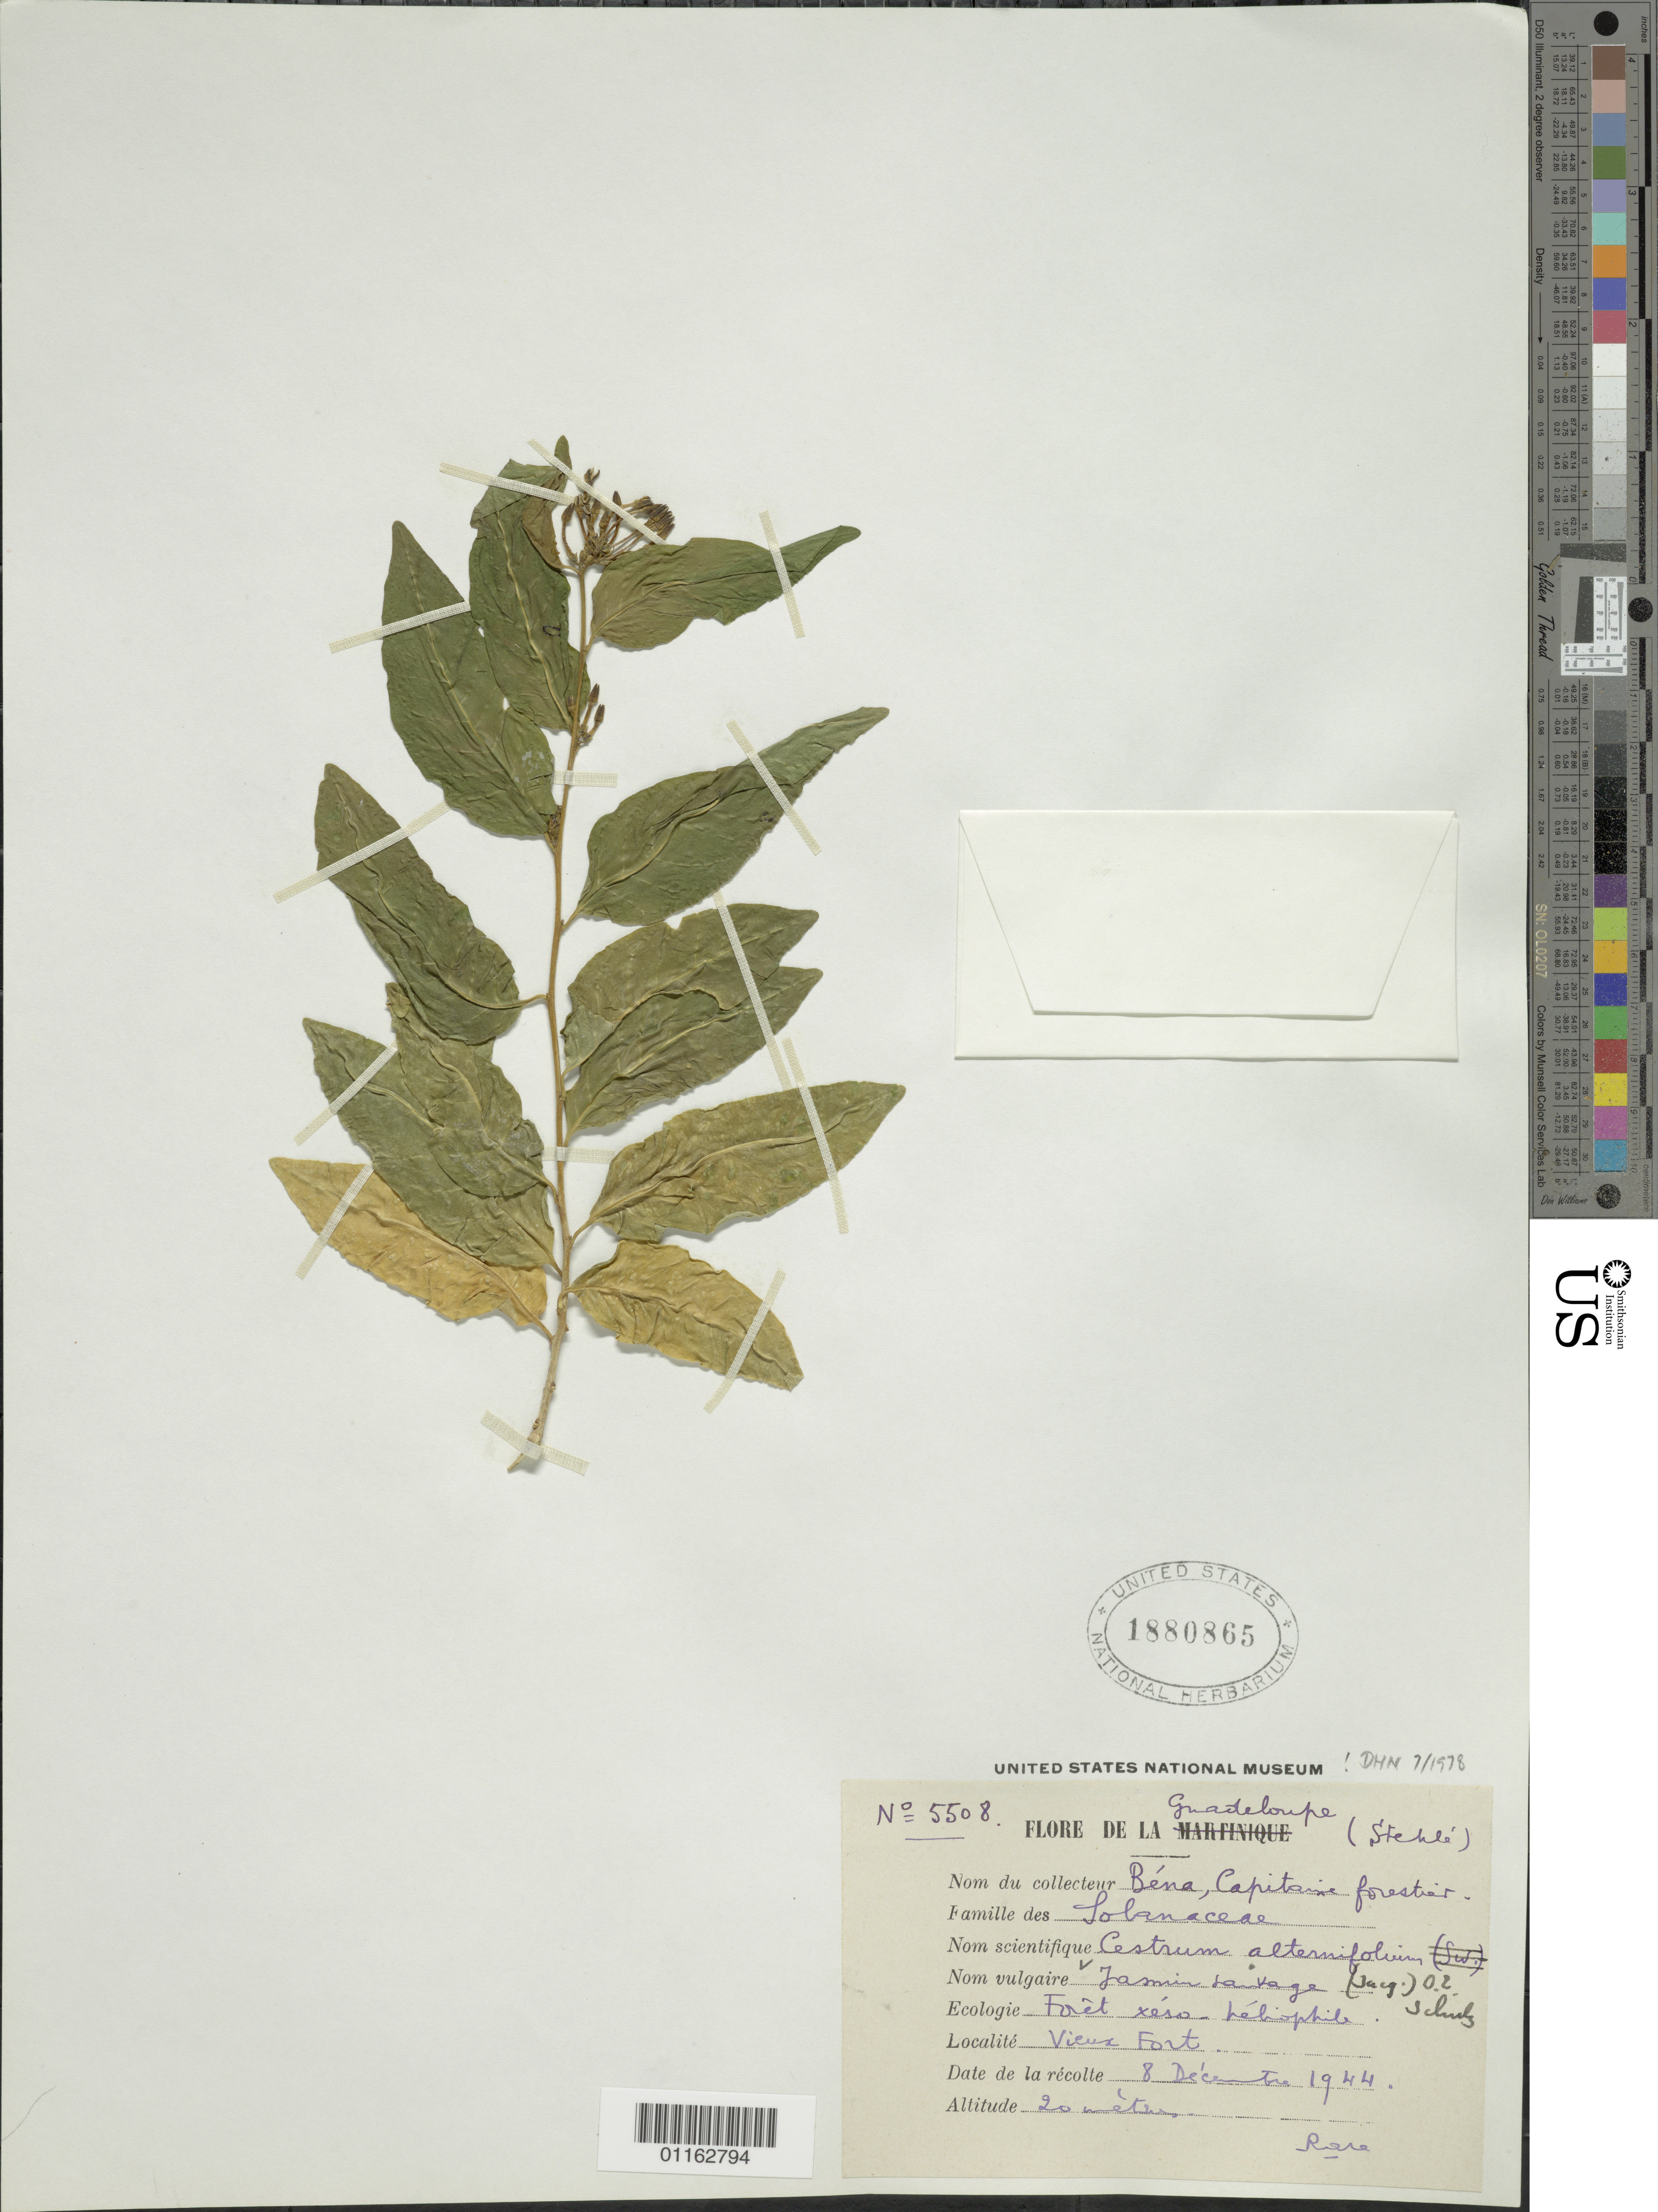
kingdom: Plantae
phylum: Tracheophyta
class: Magnoliopsida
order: Solanales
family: Solanaceae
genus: Cestrum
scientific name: Cestrum alternifolium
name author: (Jacq.) O.E. Schulz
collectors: H. Stehlé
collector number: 5508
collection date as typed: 08 Dec 1944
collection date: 1944-12-08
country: Guadeloupe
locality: Foret xeso-heliophile; Vieux Fort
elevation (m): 20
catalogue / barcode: US 1880865